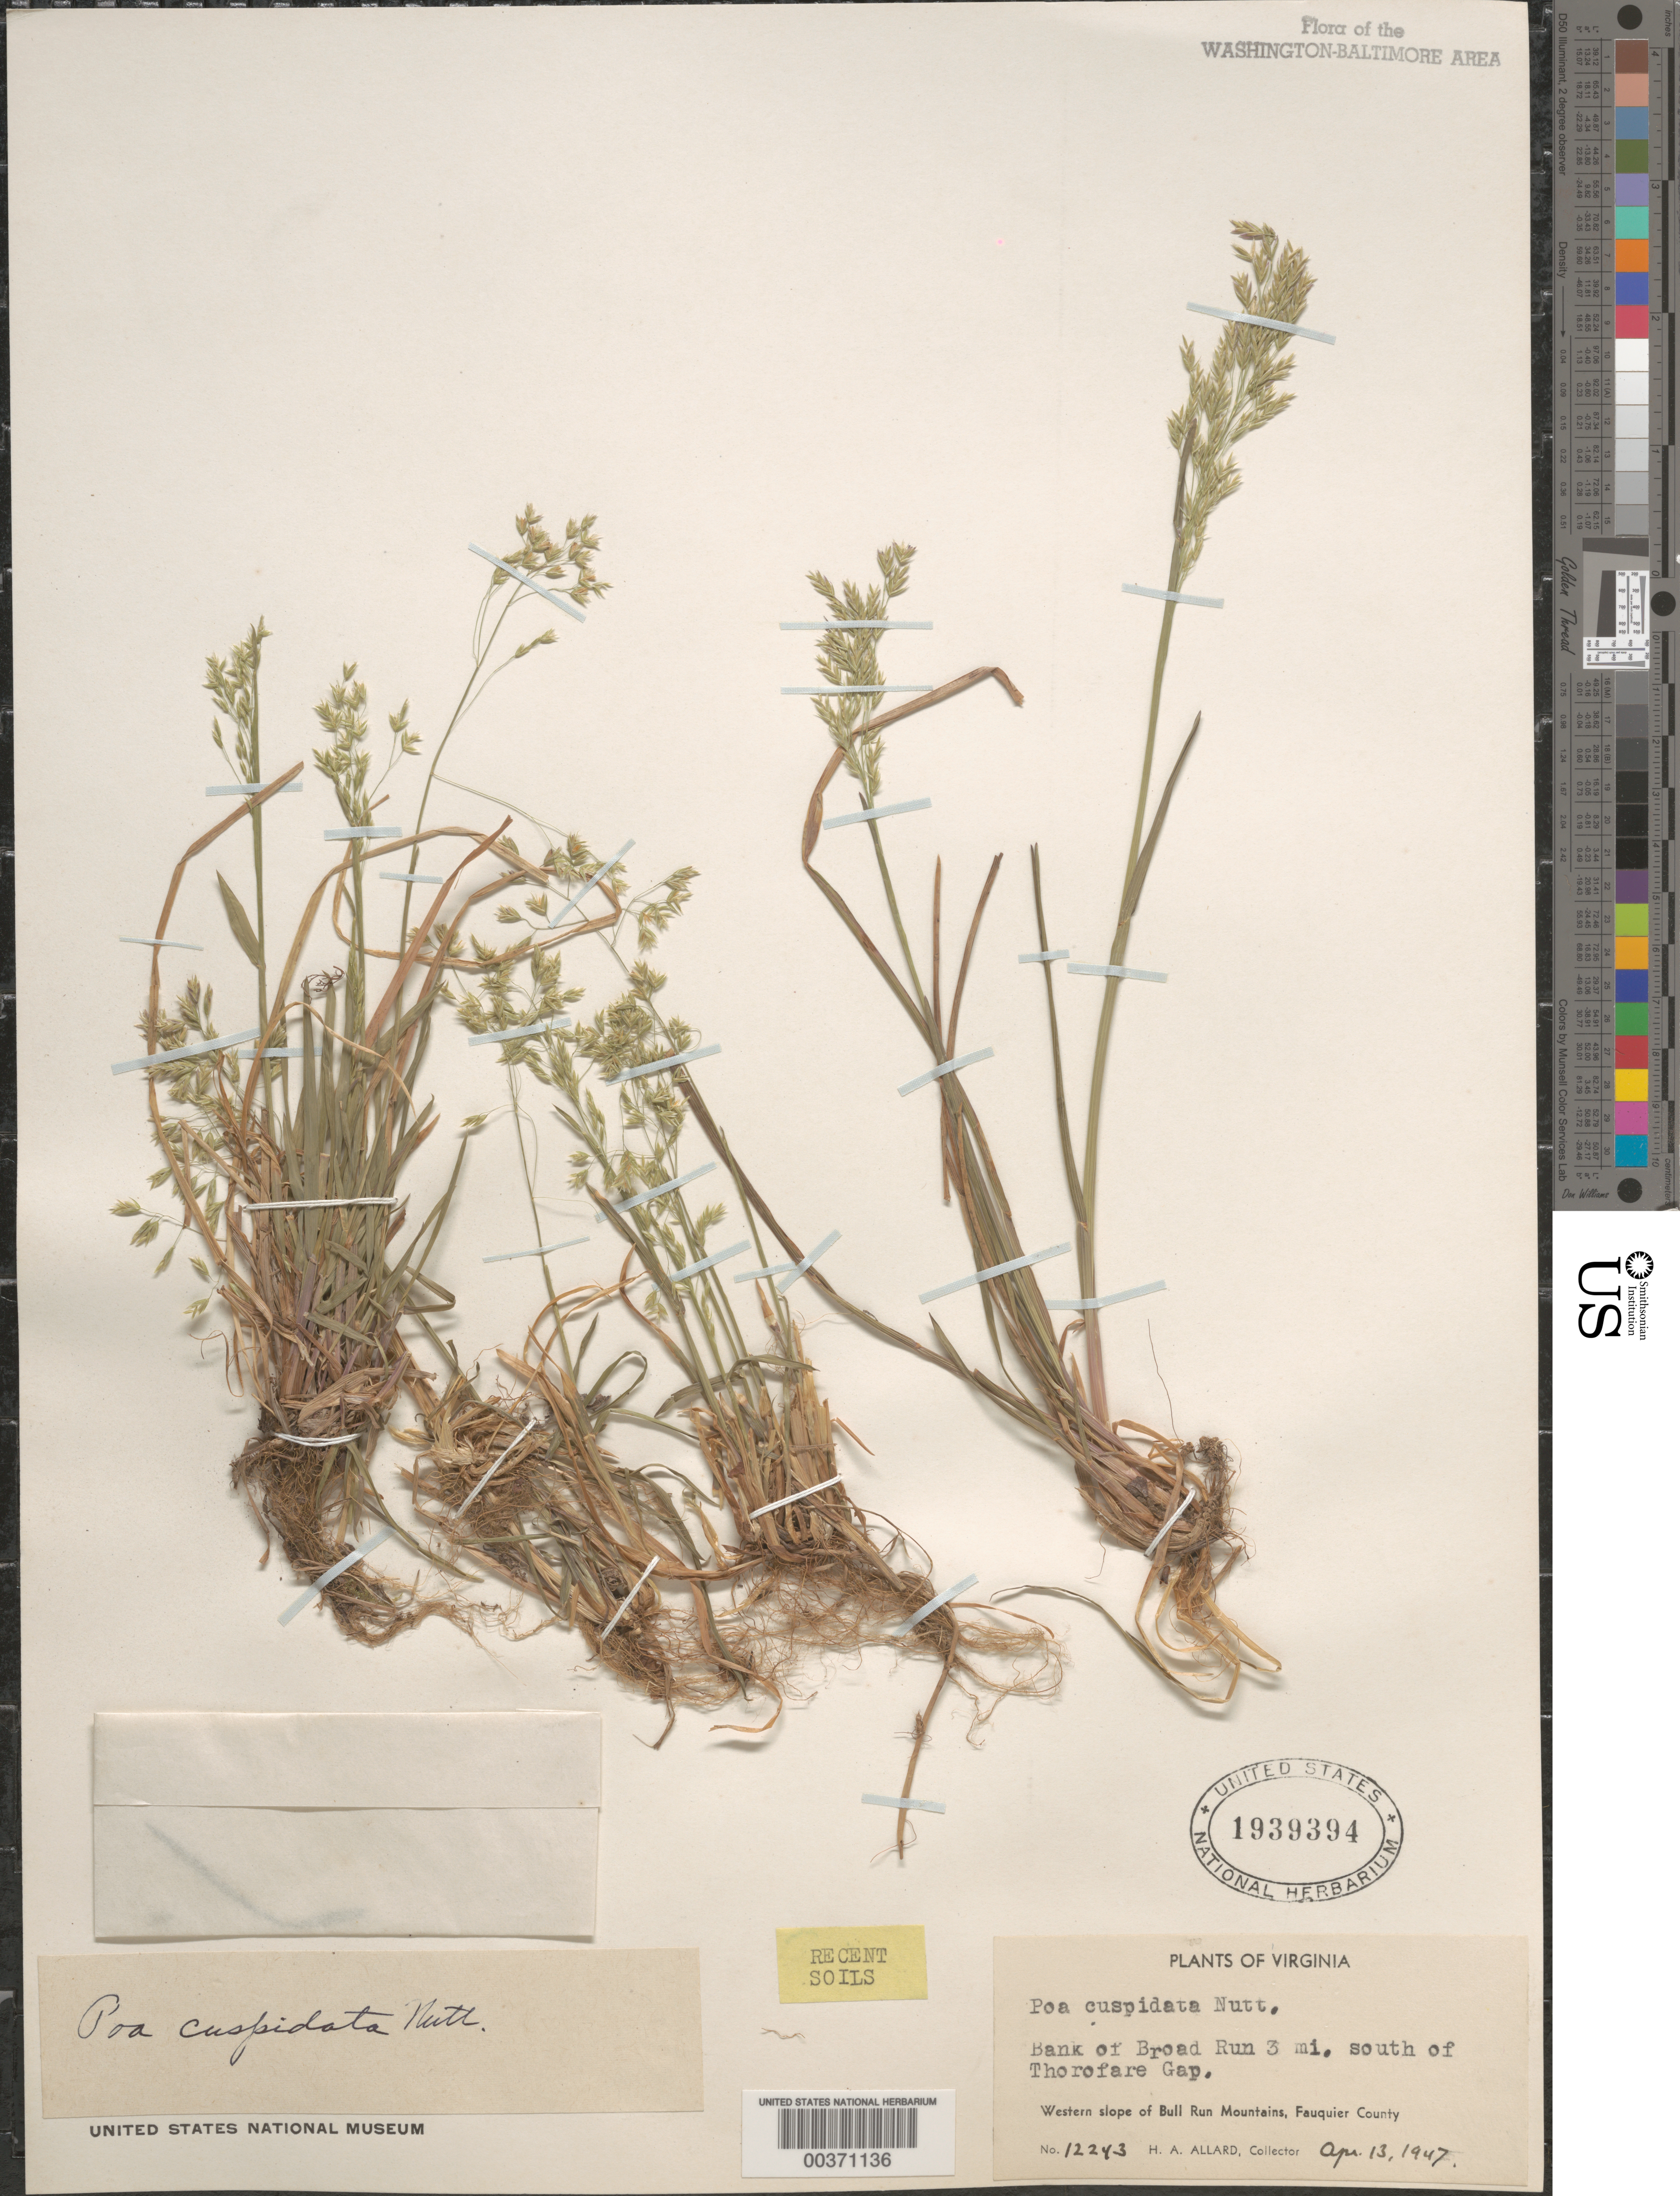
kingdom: Plantae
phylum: Tracheophyta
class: Liliopsida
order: Poales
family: Poaceae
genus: Poa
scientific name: Poa cuspidata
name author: Nutt.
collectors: H. A. Allard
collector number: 12243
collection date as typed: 13 Apr 1947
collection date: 1947-04-13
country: United States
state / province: Virginia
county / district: Fauquier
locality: Broad Run below Thorofare Gap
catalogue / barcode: US 1939394